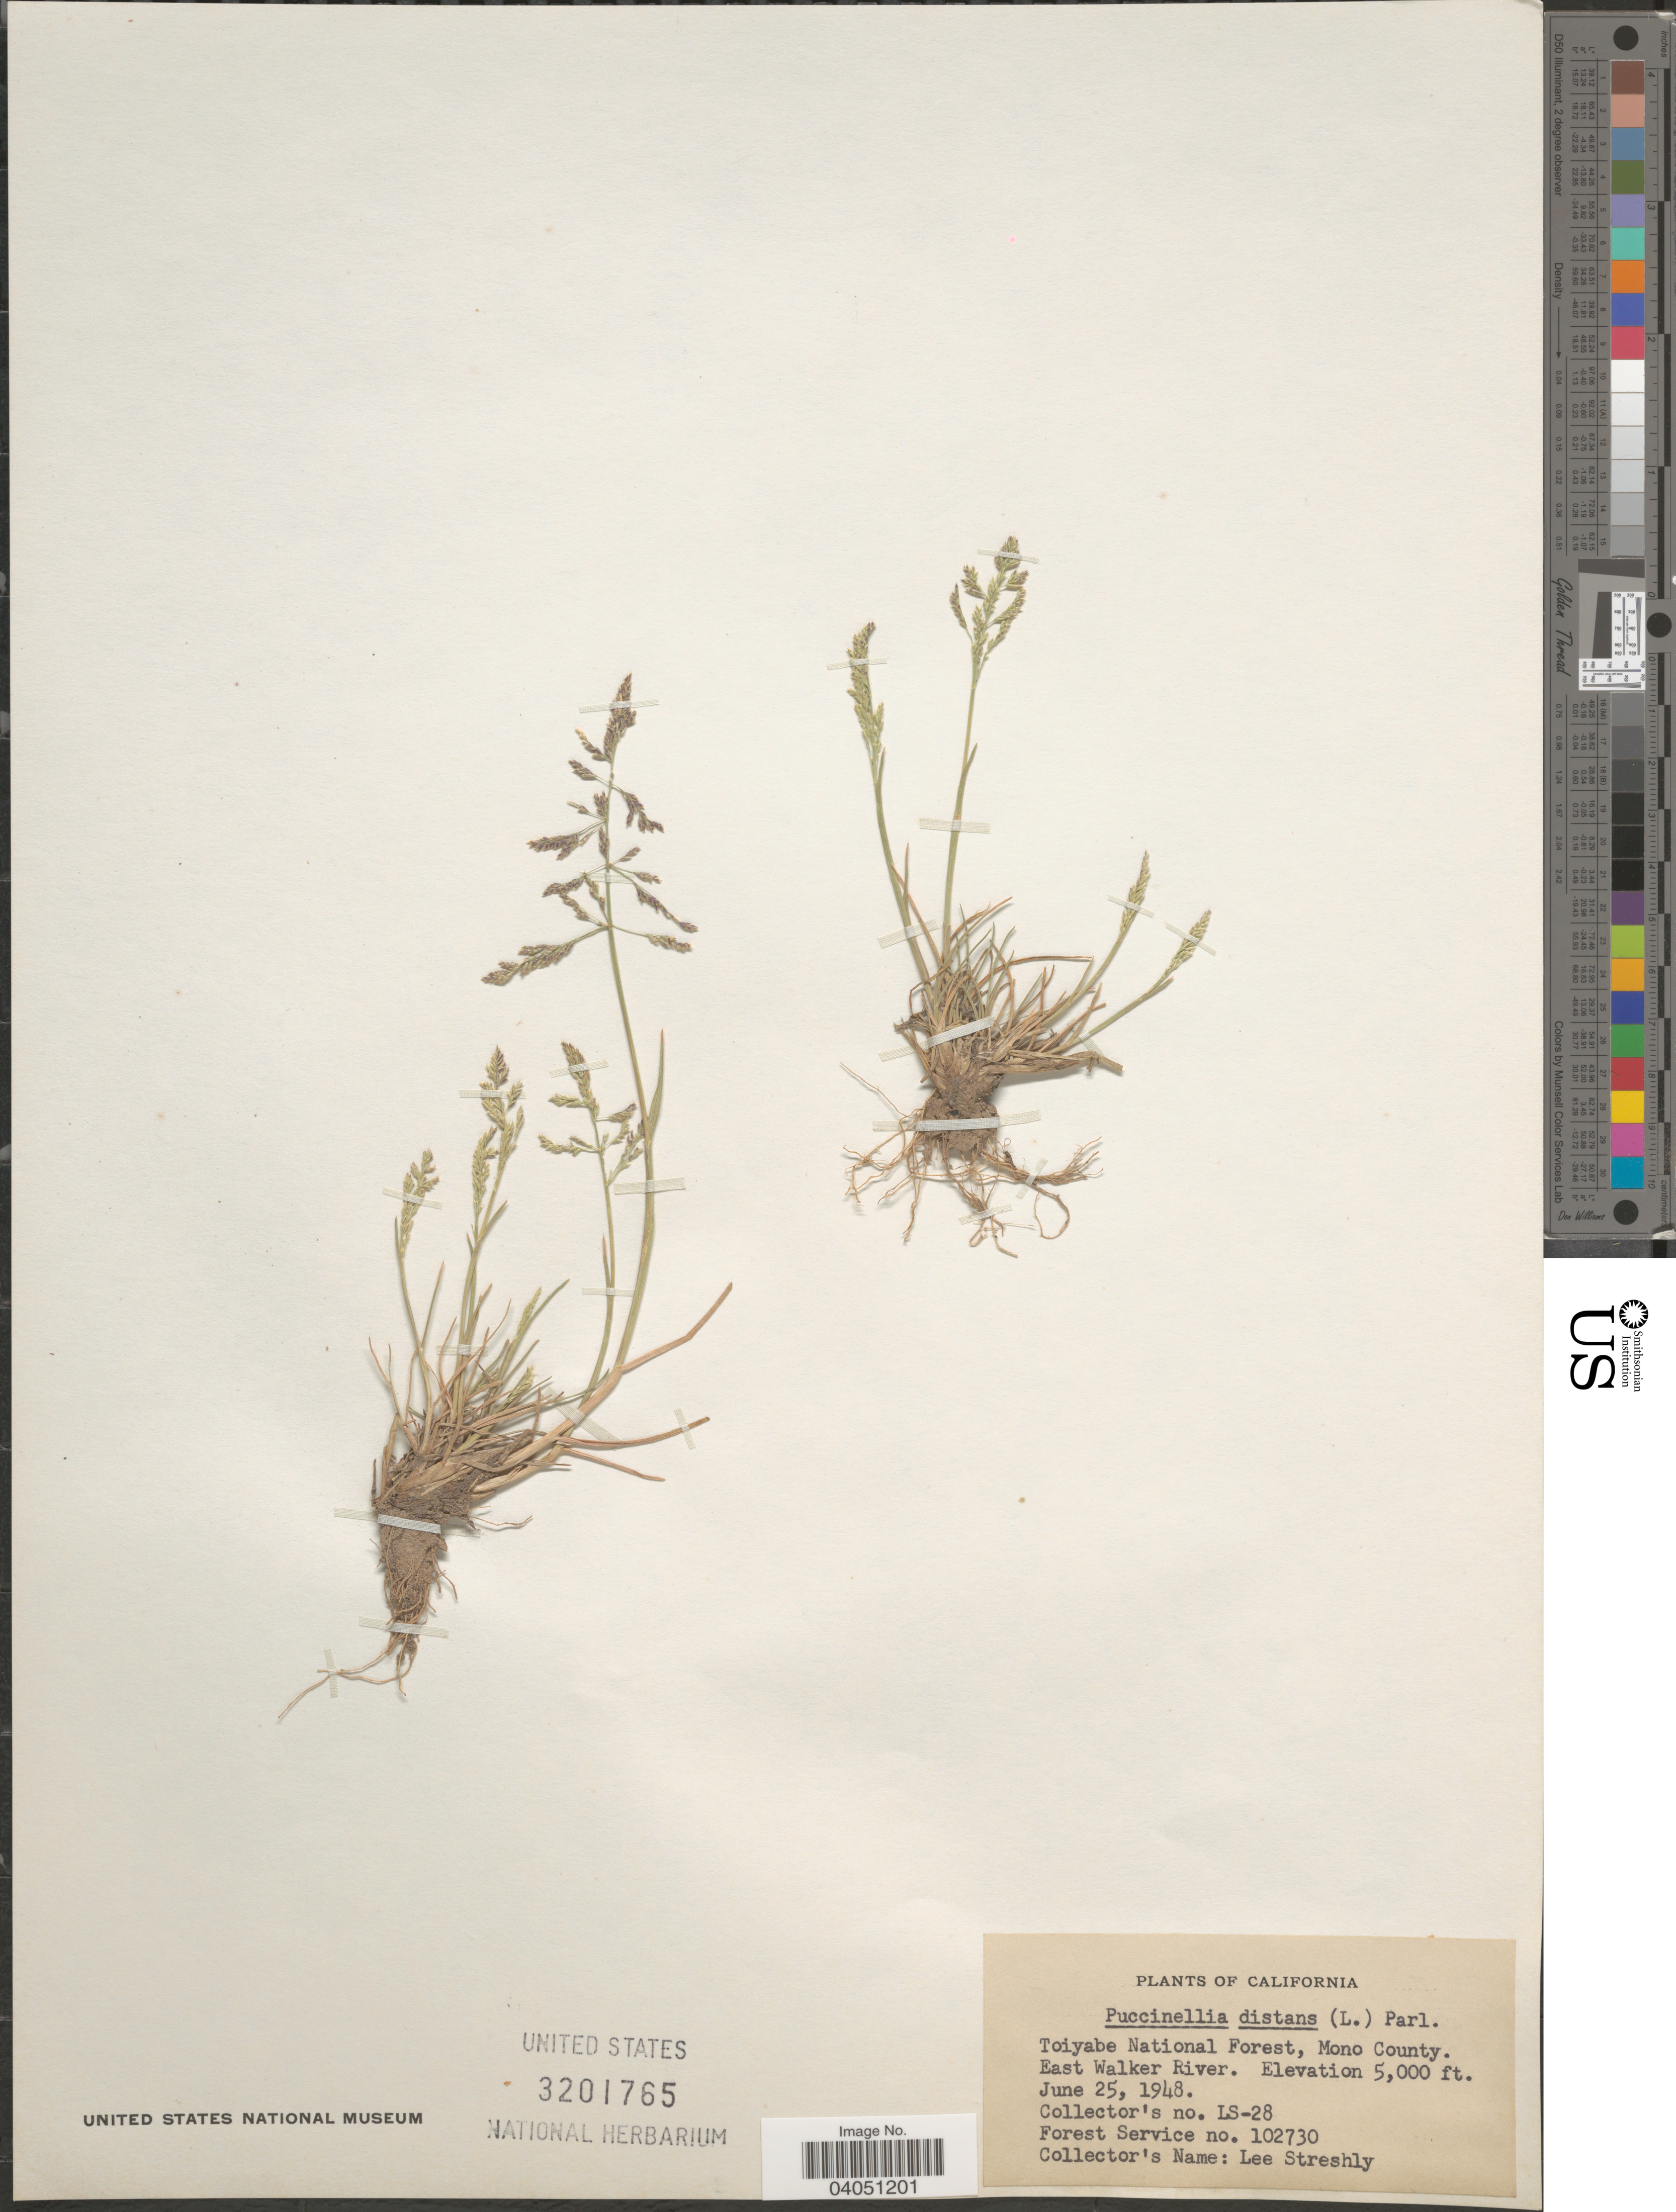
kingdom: Plantae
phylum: Tracheophyta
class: Liliopsida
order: Poales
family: Poaceae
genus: Puccinellia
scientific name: Puccinellia distans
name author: (Jacq.) Parl.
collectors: L. Streshly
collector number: LS-28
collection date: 1948-06-25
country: United States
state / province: California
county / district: Mono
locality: Toiyabe National Forest, Mono County. East Walker River.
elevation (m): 1524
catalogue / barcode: US 3201765